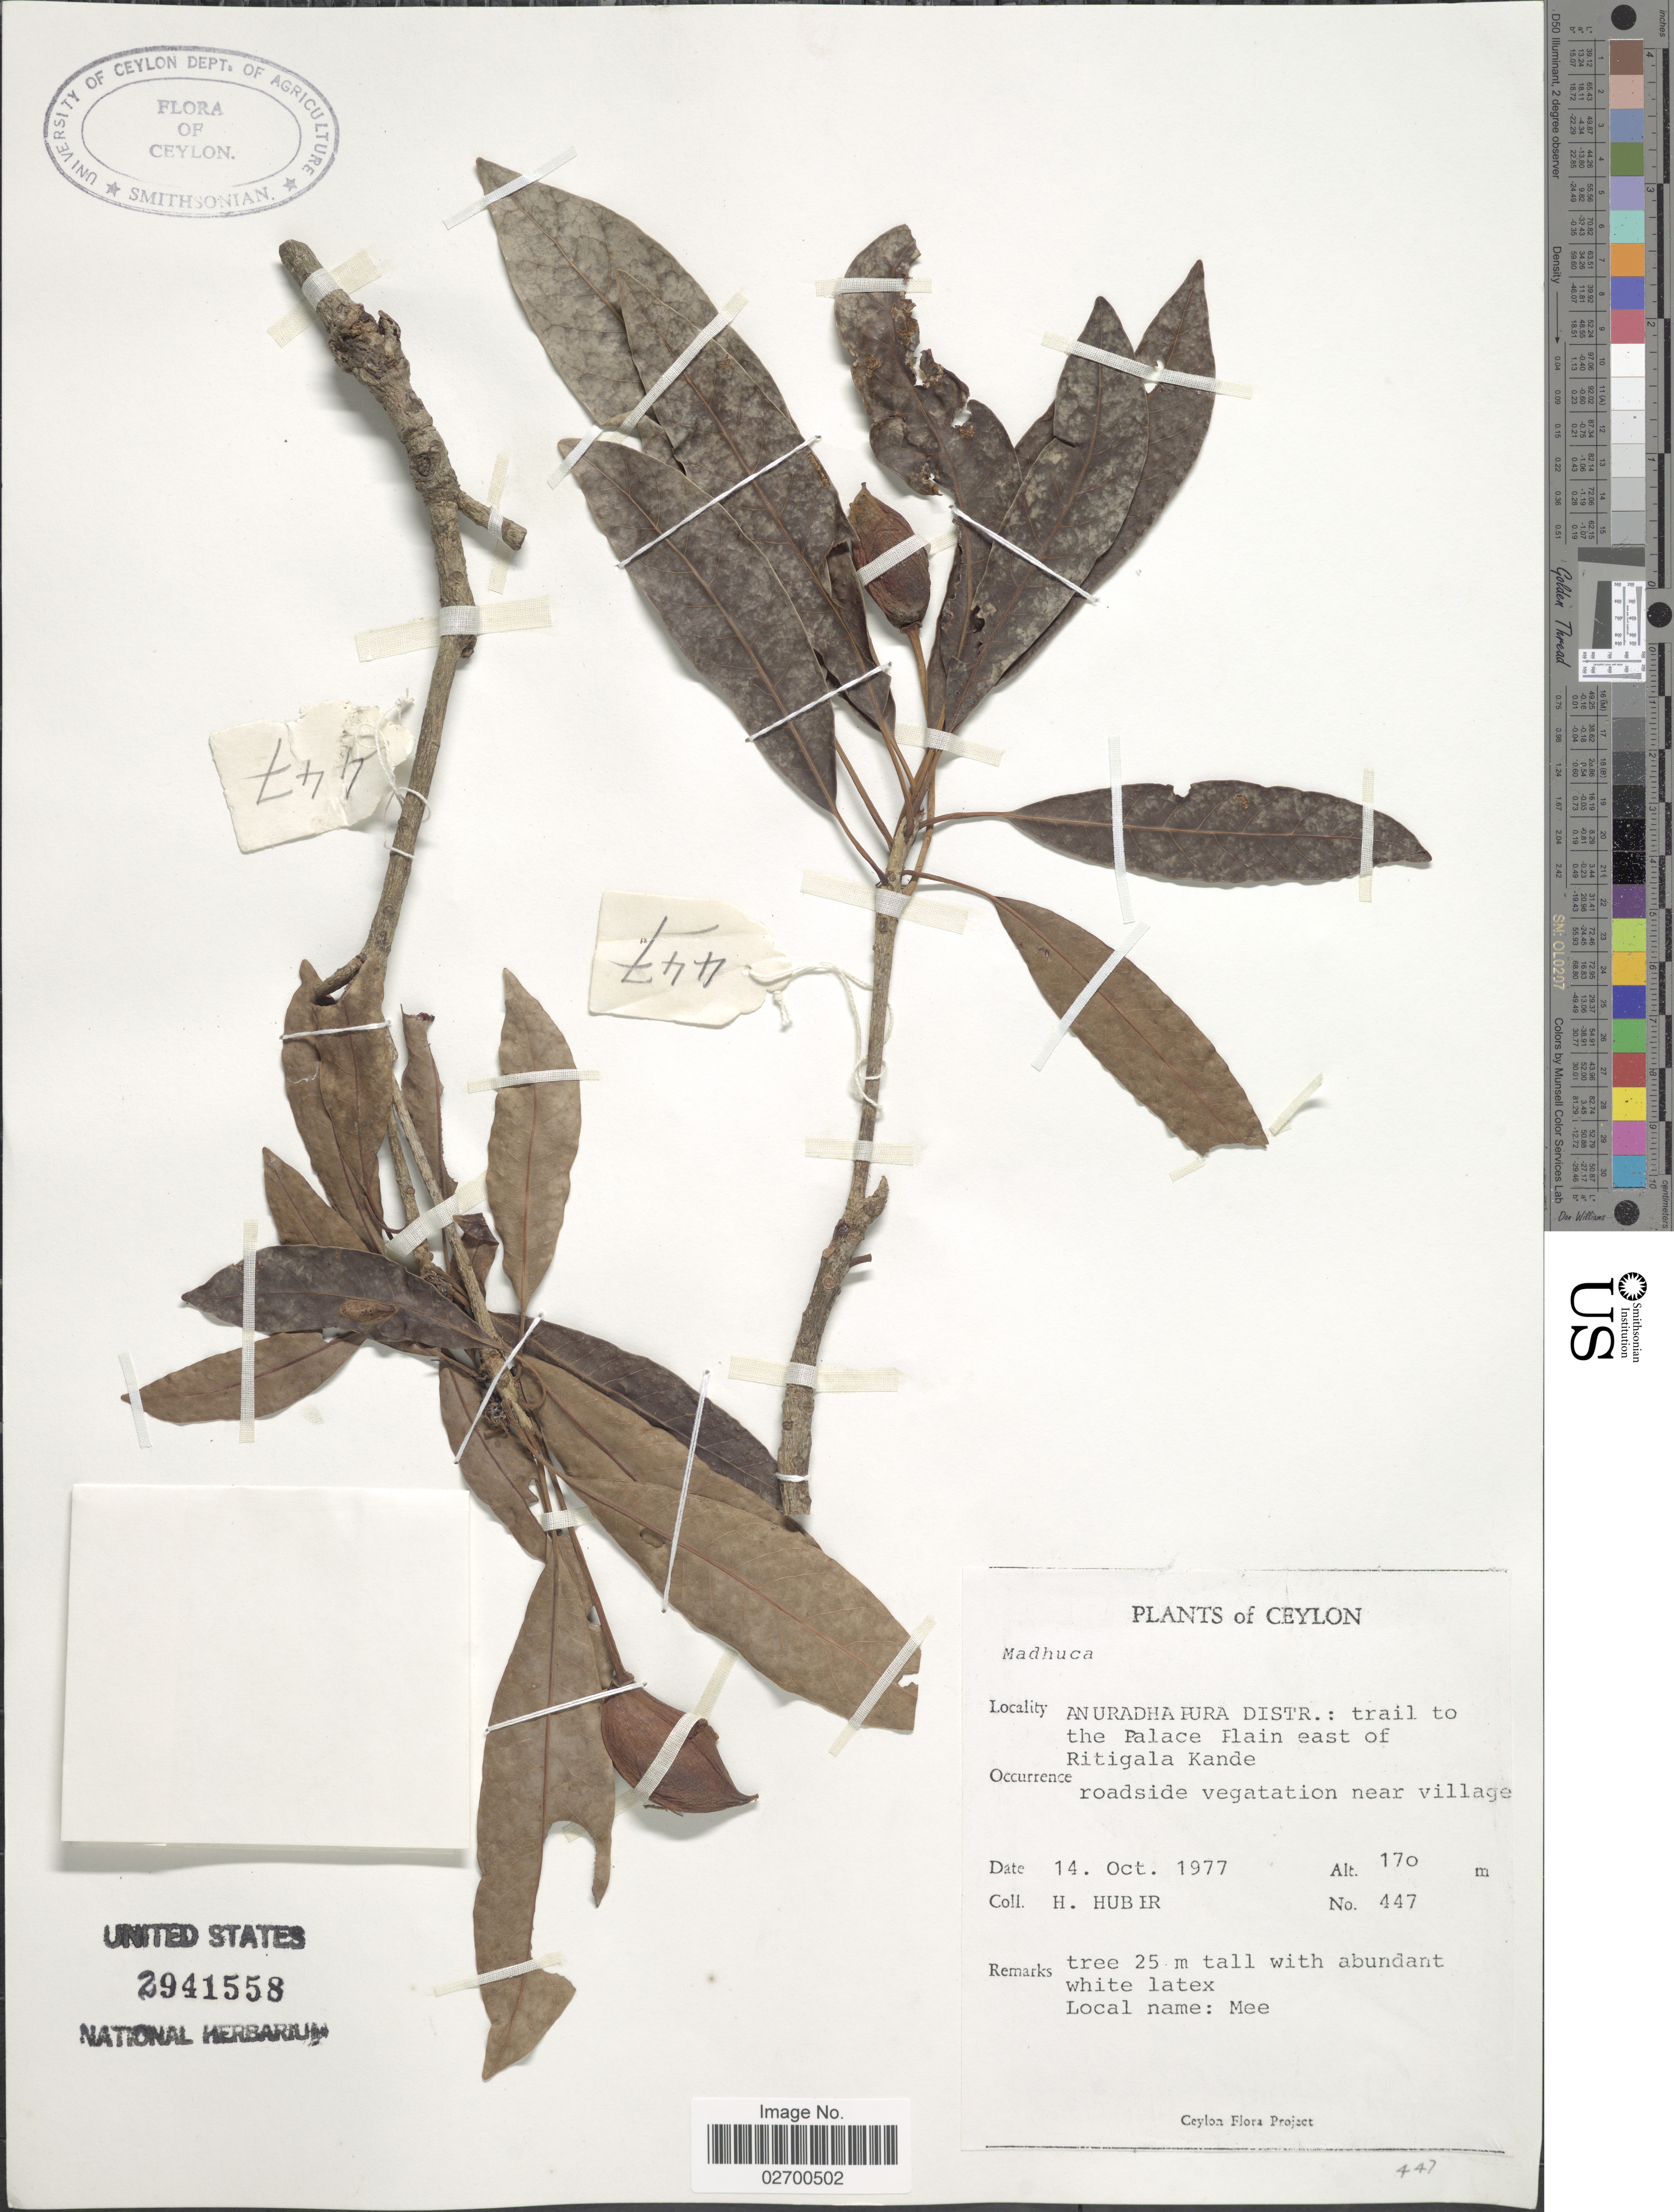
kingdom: Plantae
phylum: Tracheophyta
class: Magnoliopsida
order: Ericales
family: Sapotaceae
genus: Madhuca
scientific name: Madhuca sp.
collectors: H. Huber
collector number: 447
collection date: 1977-10-14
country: Sri Lanka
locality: Ceylon. Anuradhapura Distr.: trail to the Palace Plain east of Ritigala Kande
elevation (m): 170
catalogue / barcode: US 2941558